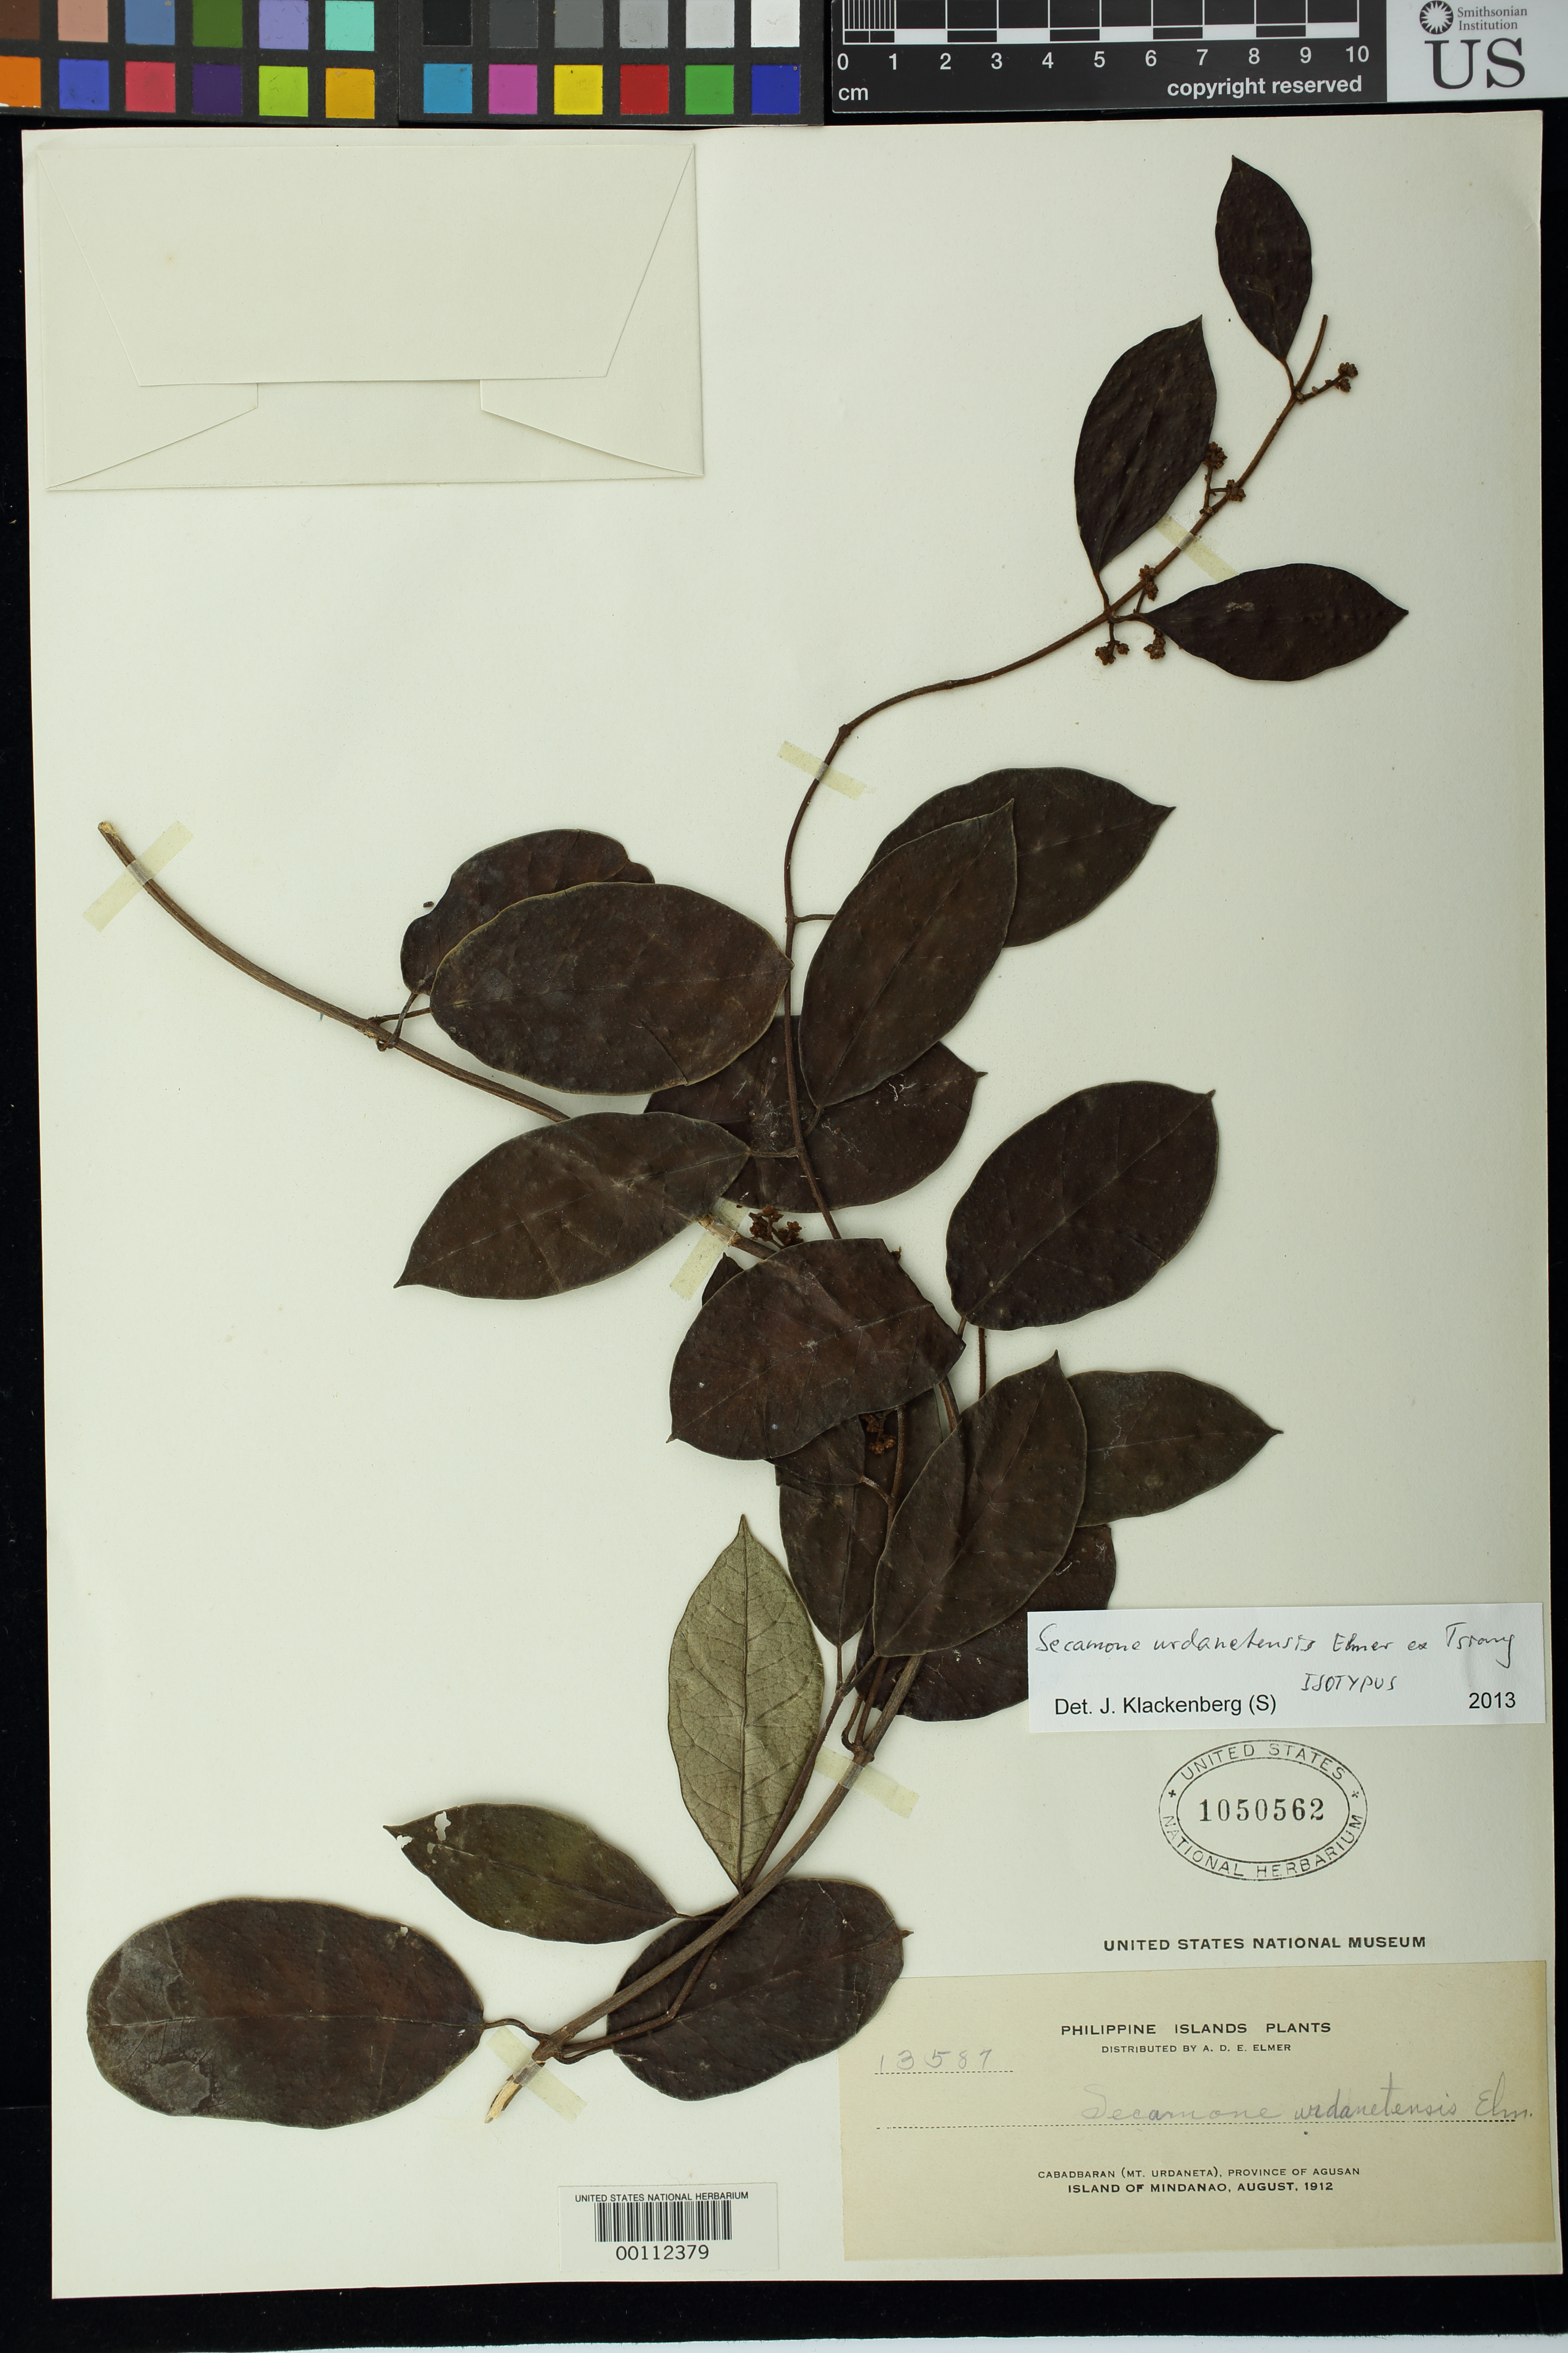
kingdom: Plantae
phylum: Tracheophyta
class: Magnoliopsida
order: Gentianales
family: Apocynaceae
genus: Secamone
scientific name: Secamone urdanetensis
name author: Elmer ex Tsiang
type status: Isotype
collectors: A. D. E. Elmer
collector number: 13587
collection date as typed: Aug 1912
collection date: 1912-08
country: Philippines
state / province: Caraga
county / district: Agusan del Norte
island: Mindanao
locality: Cabadbaran (Mt. Urdaneta), Province of Agusan, Island of Mindanao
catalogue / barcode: US 1050562